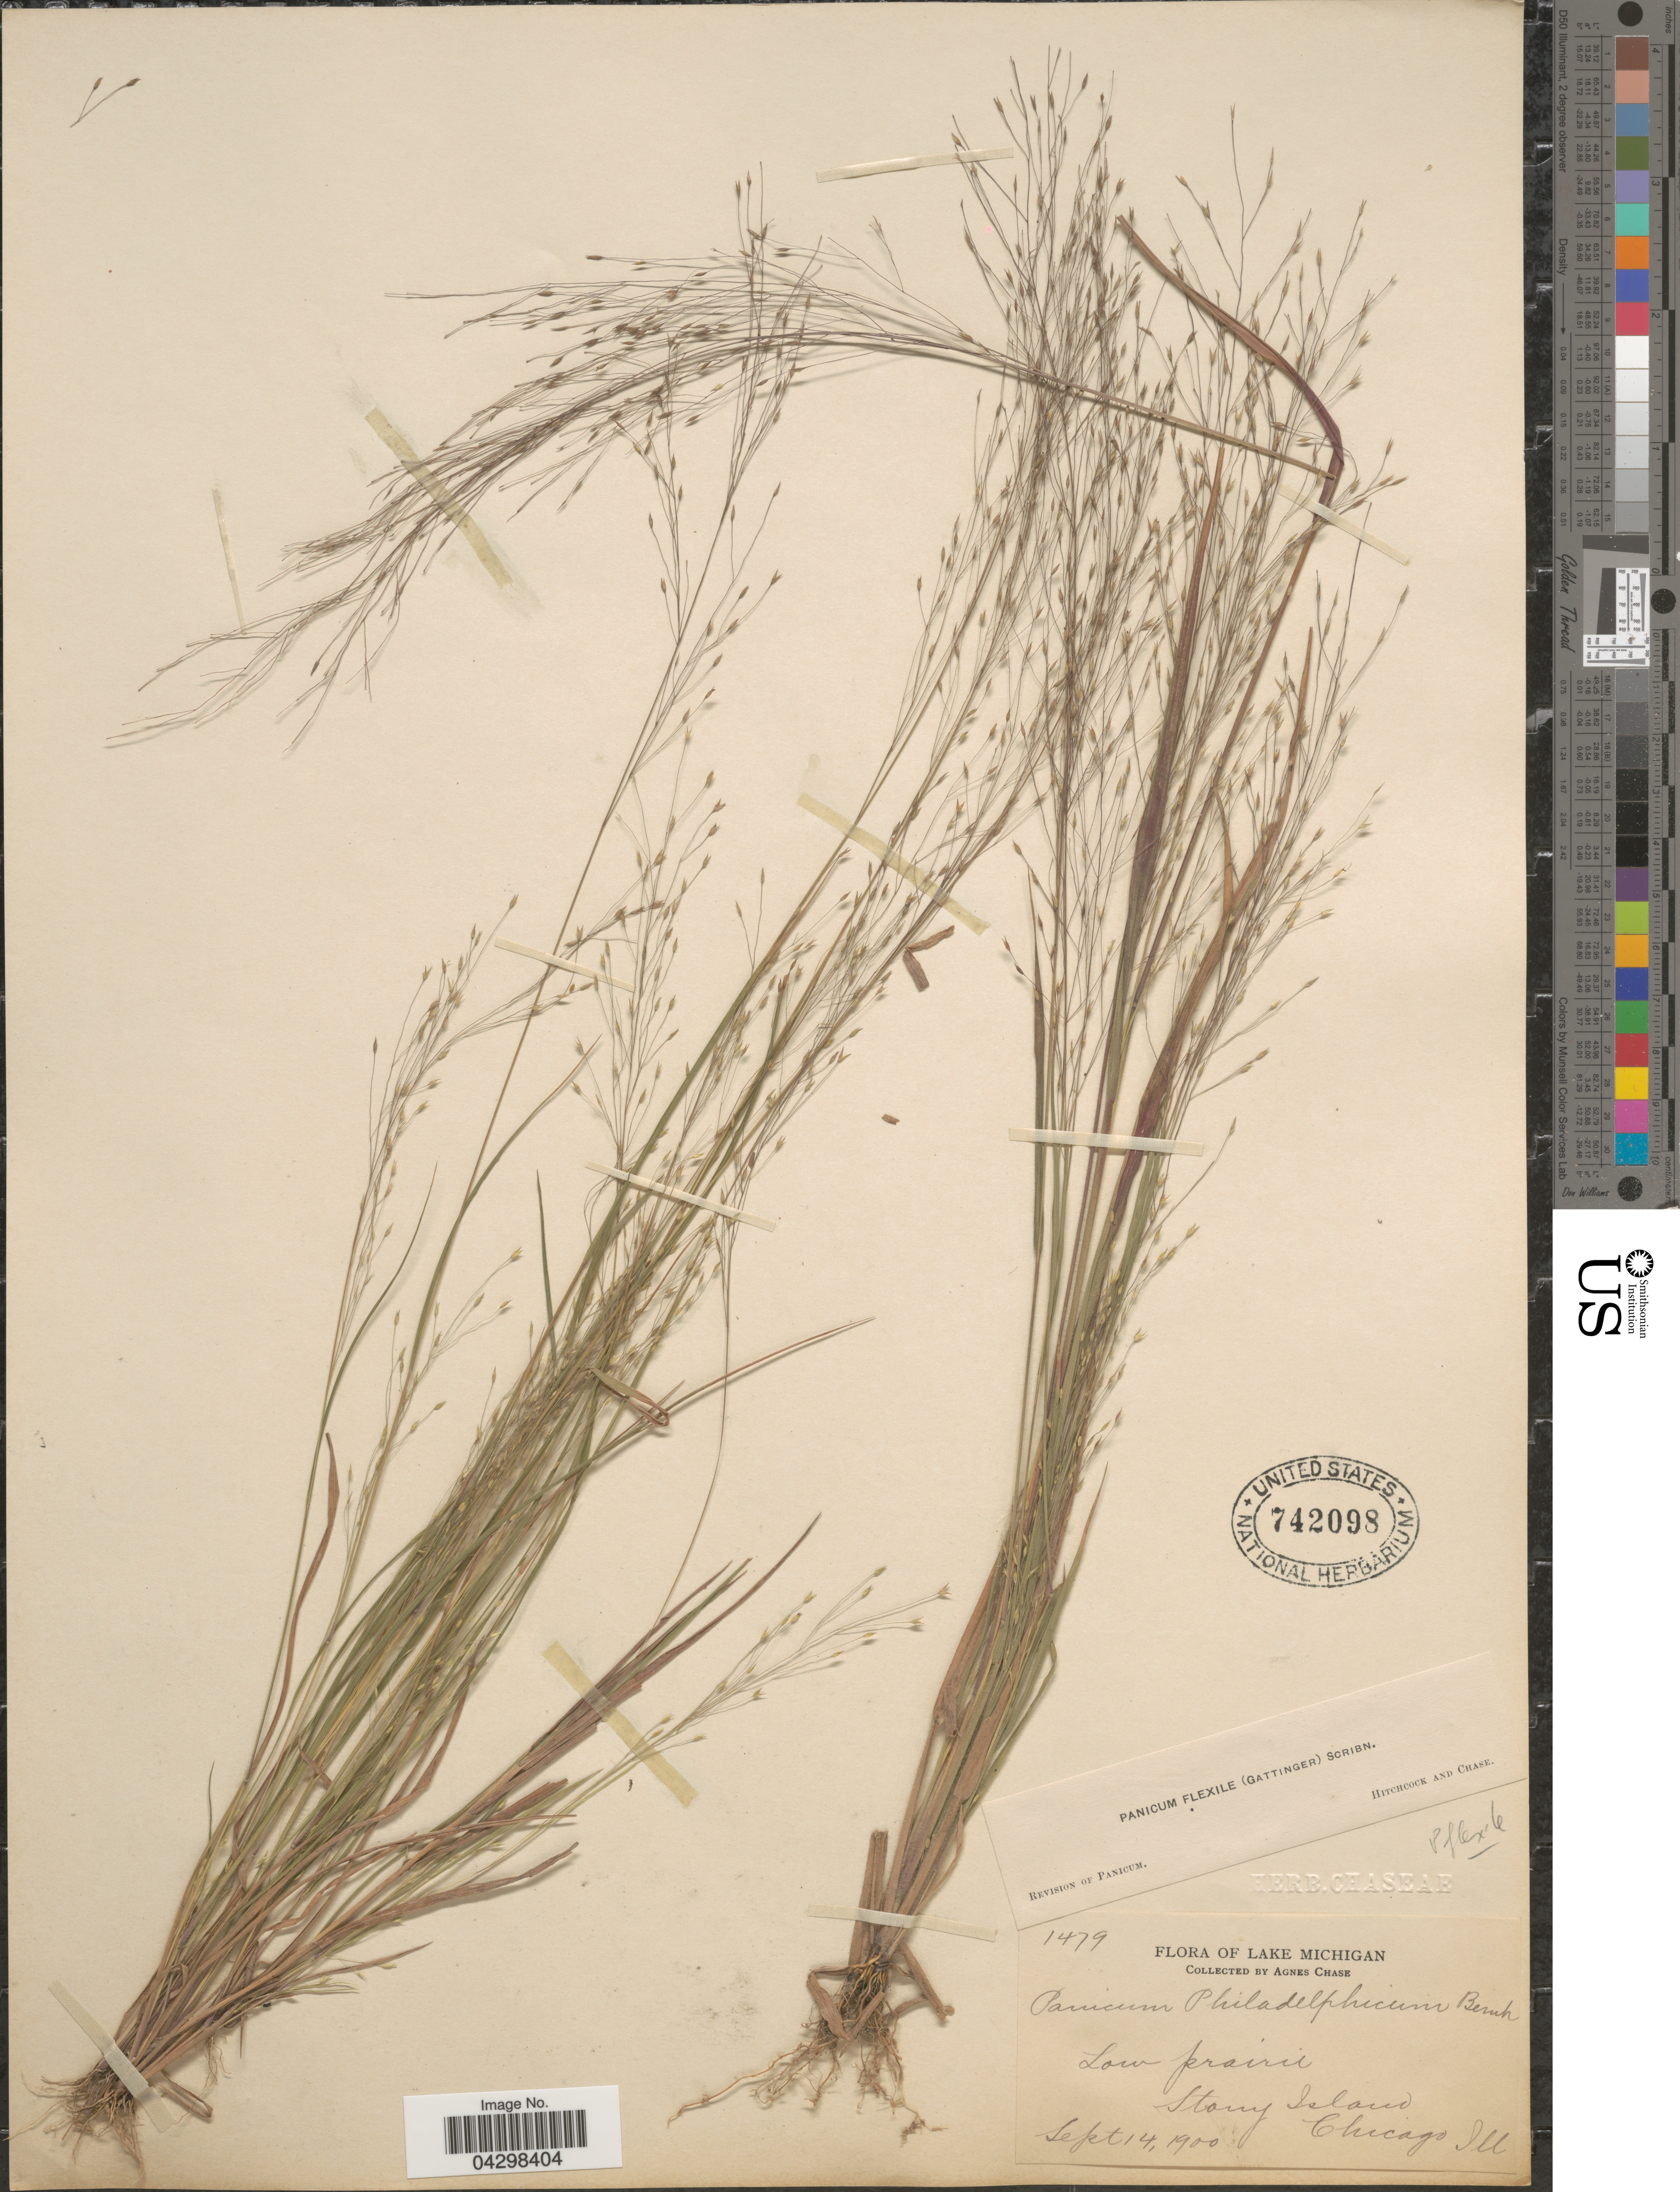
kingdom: Plantae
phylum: Tracheophyta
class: Liliopsida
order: Poales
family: Poaceae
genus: Panicum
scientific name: Panicum flexile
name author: (Gatt.) Scribn.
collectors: A. Chase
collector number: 1479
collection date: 1900-09-14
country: United States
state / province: Illinois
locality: Lake Michigan. Stony Island. Chicago.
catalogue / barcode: US 742098